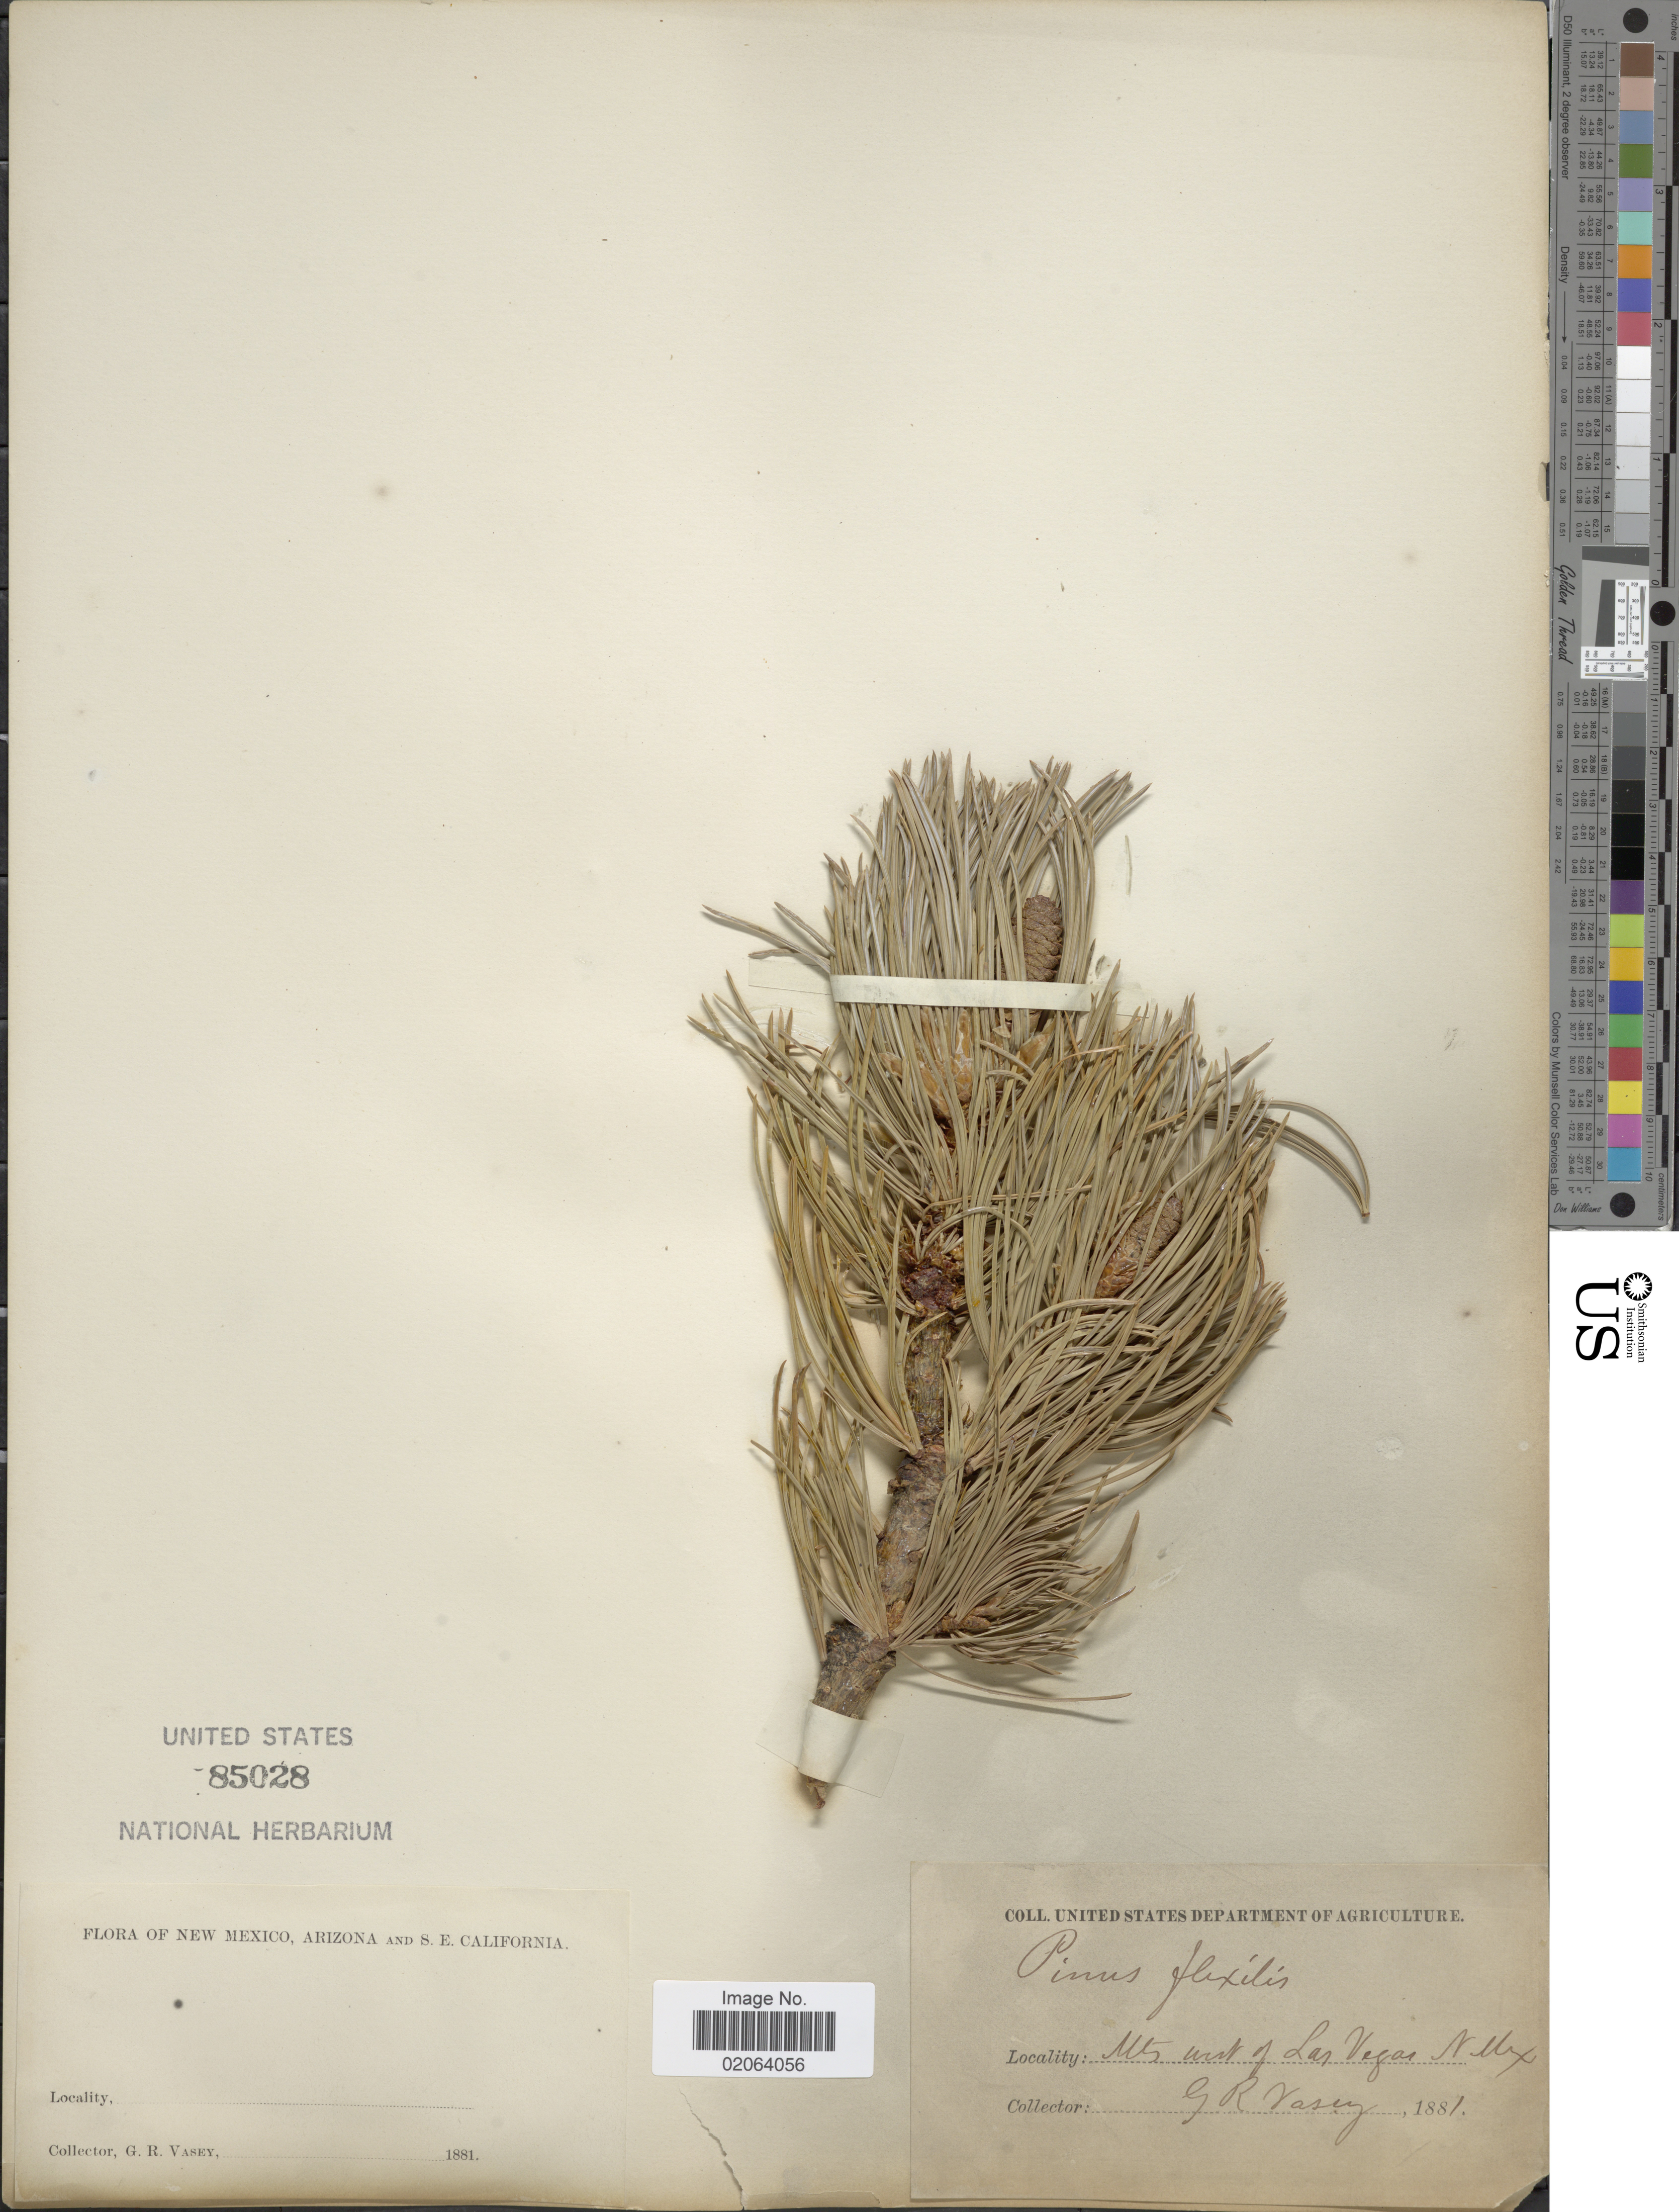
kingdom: Plantae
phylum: Tracheophyta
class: Pinopsida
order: Pinales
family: Pinaceae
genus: Pinus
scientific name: Pinus flexilis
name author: E. James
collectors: G. R. Vasey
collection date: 1881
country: United States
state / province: New Mexico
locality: Mts west of Las Vegas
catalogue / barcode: US 85028